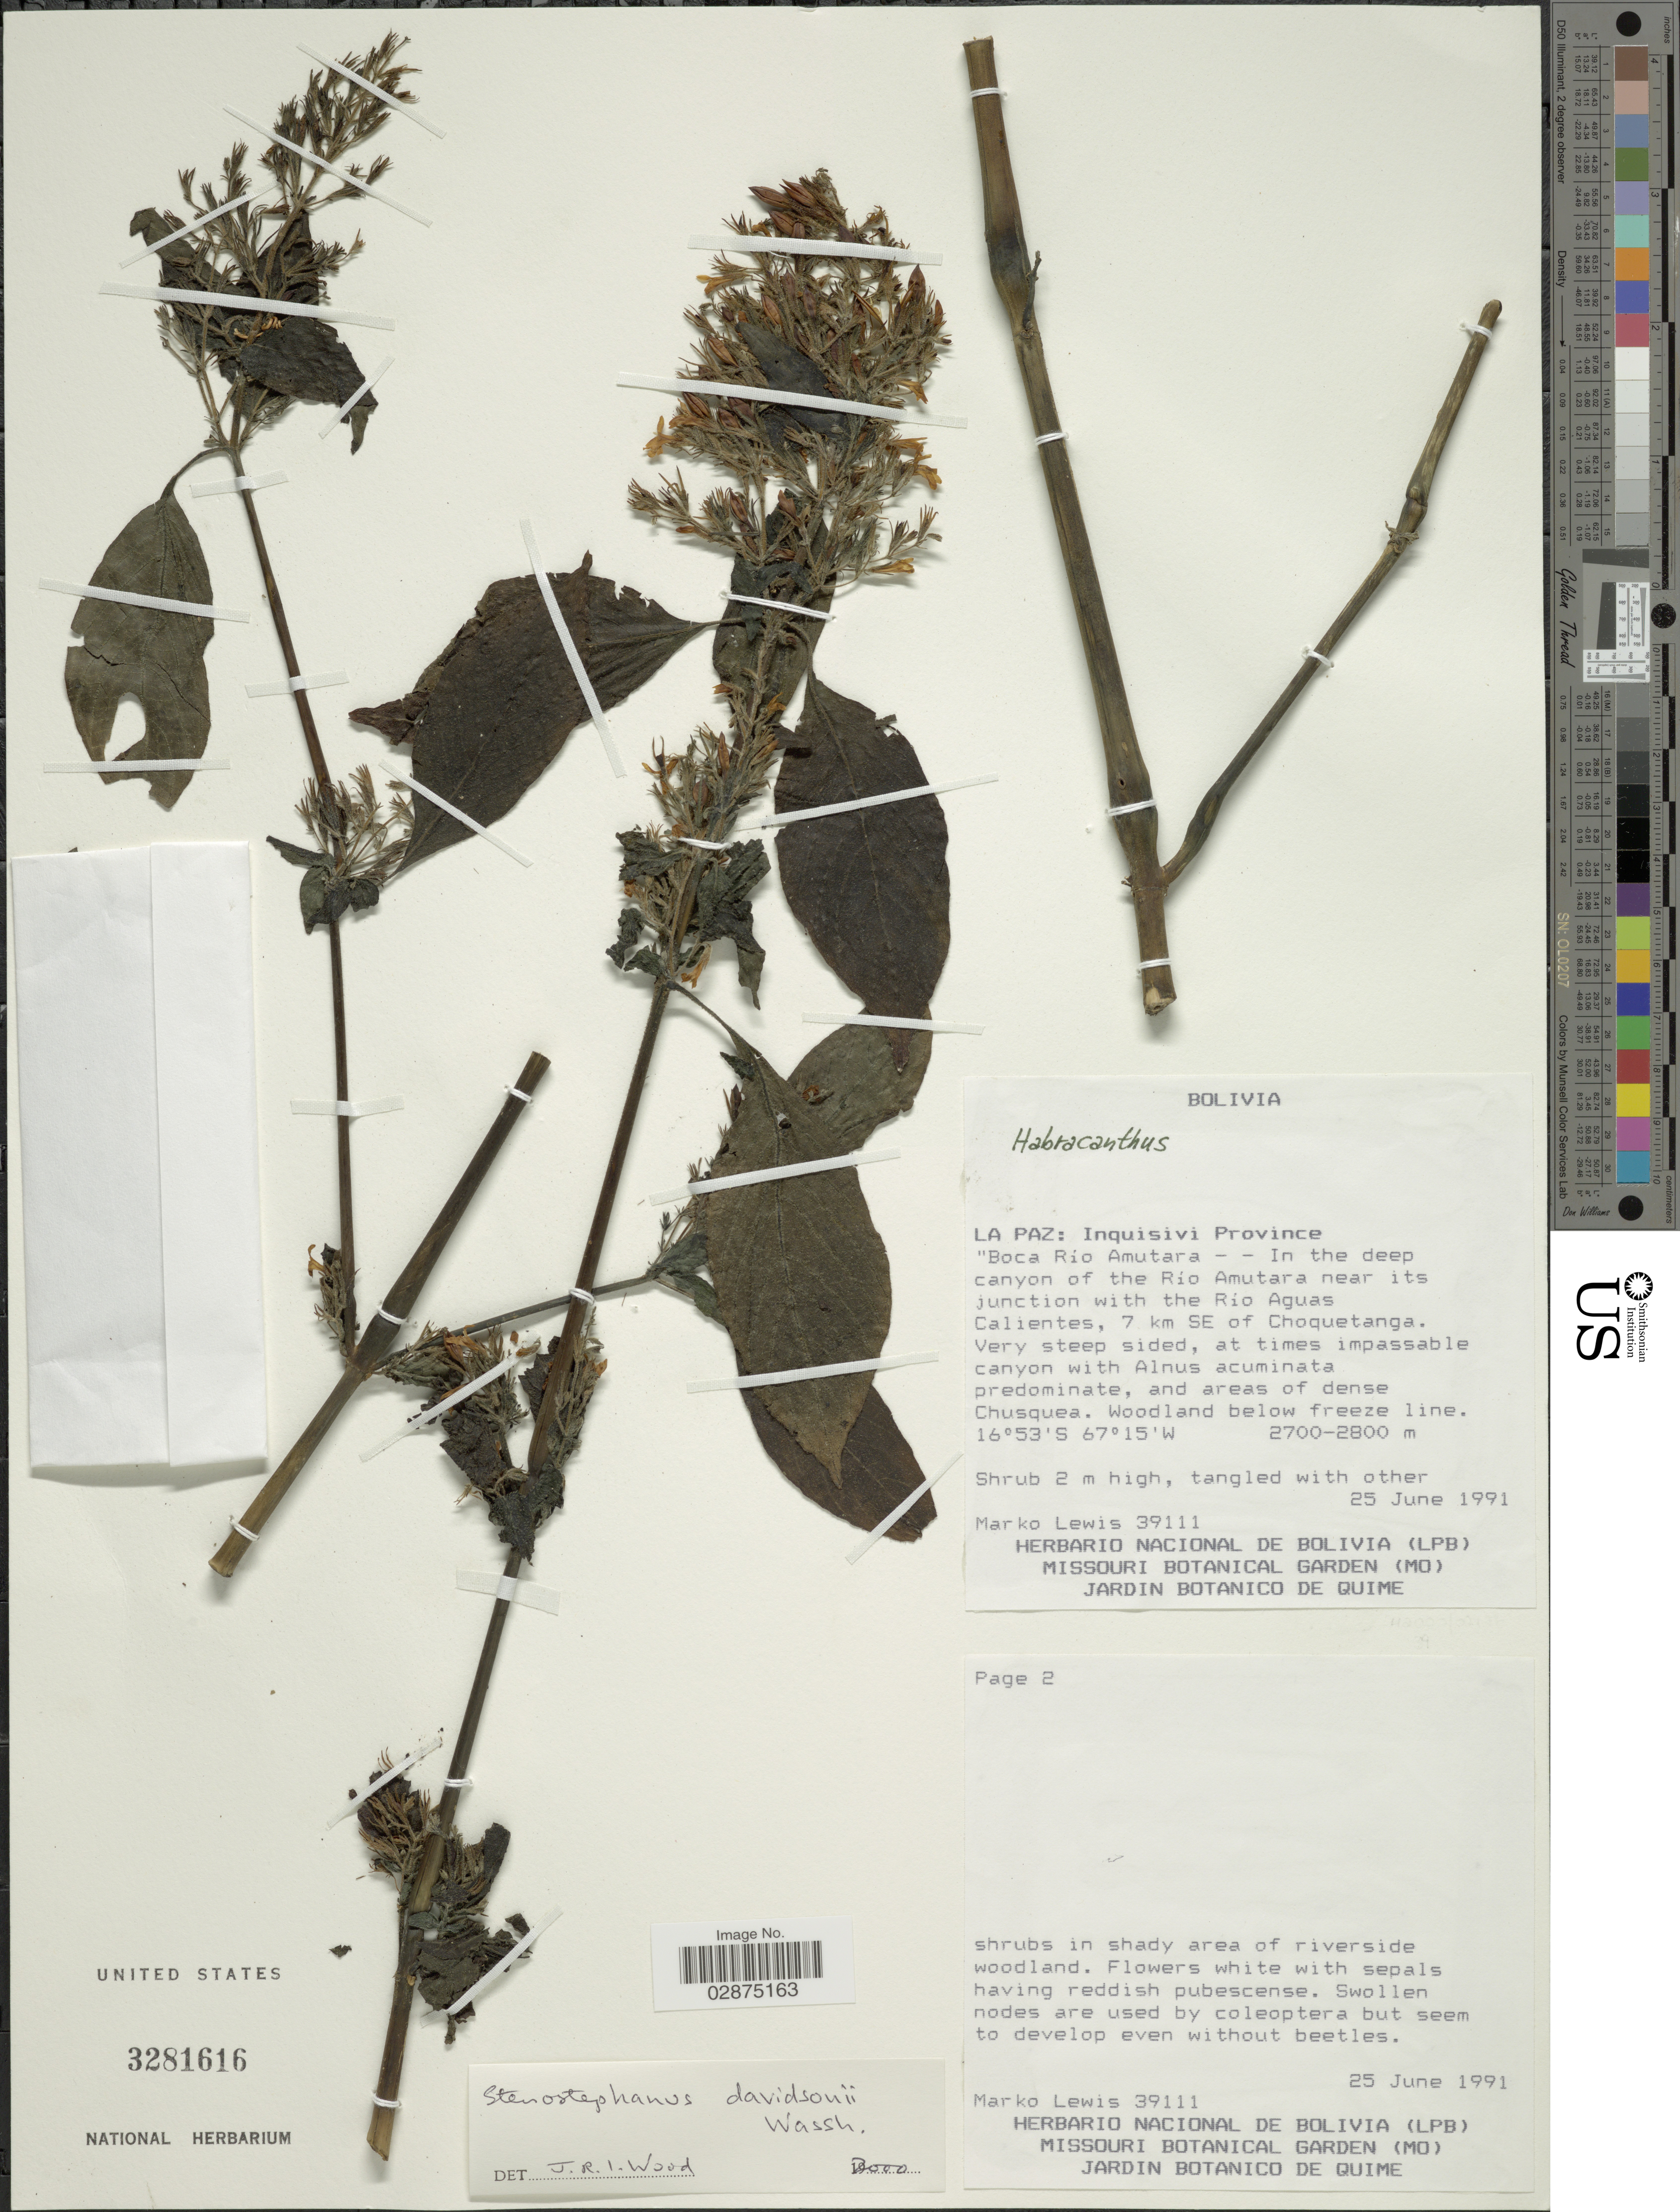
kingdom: Plantae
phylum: Tracheophyta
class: Magnoliopsida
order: Lamiales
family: Acanthaceae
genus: Stenostephanus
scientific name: Stenostephanus davidsonii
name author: Wassh.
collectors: M. A. Lewis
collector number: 39111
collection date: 1991-06-25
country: Bolivia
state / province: La Paz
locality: Inquisivi Province. Boca Río Amutara - - In the deep canyon of the Río Amutara near its junction with the Río Aguas Calientes, 7 km SE of Choquetanga.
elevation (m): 2700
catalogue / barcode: US 3281616